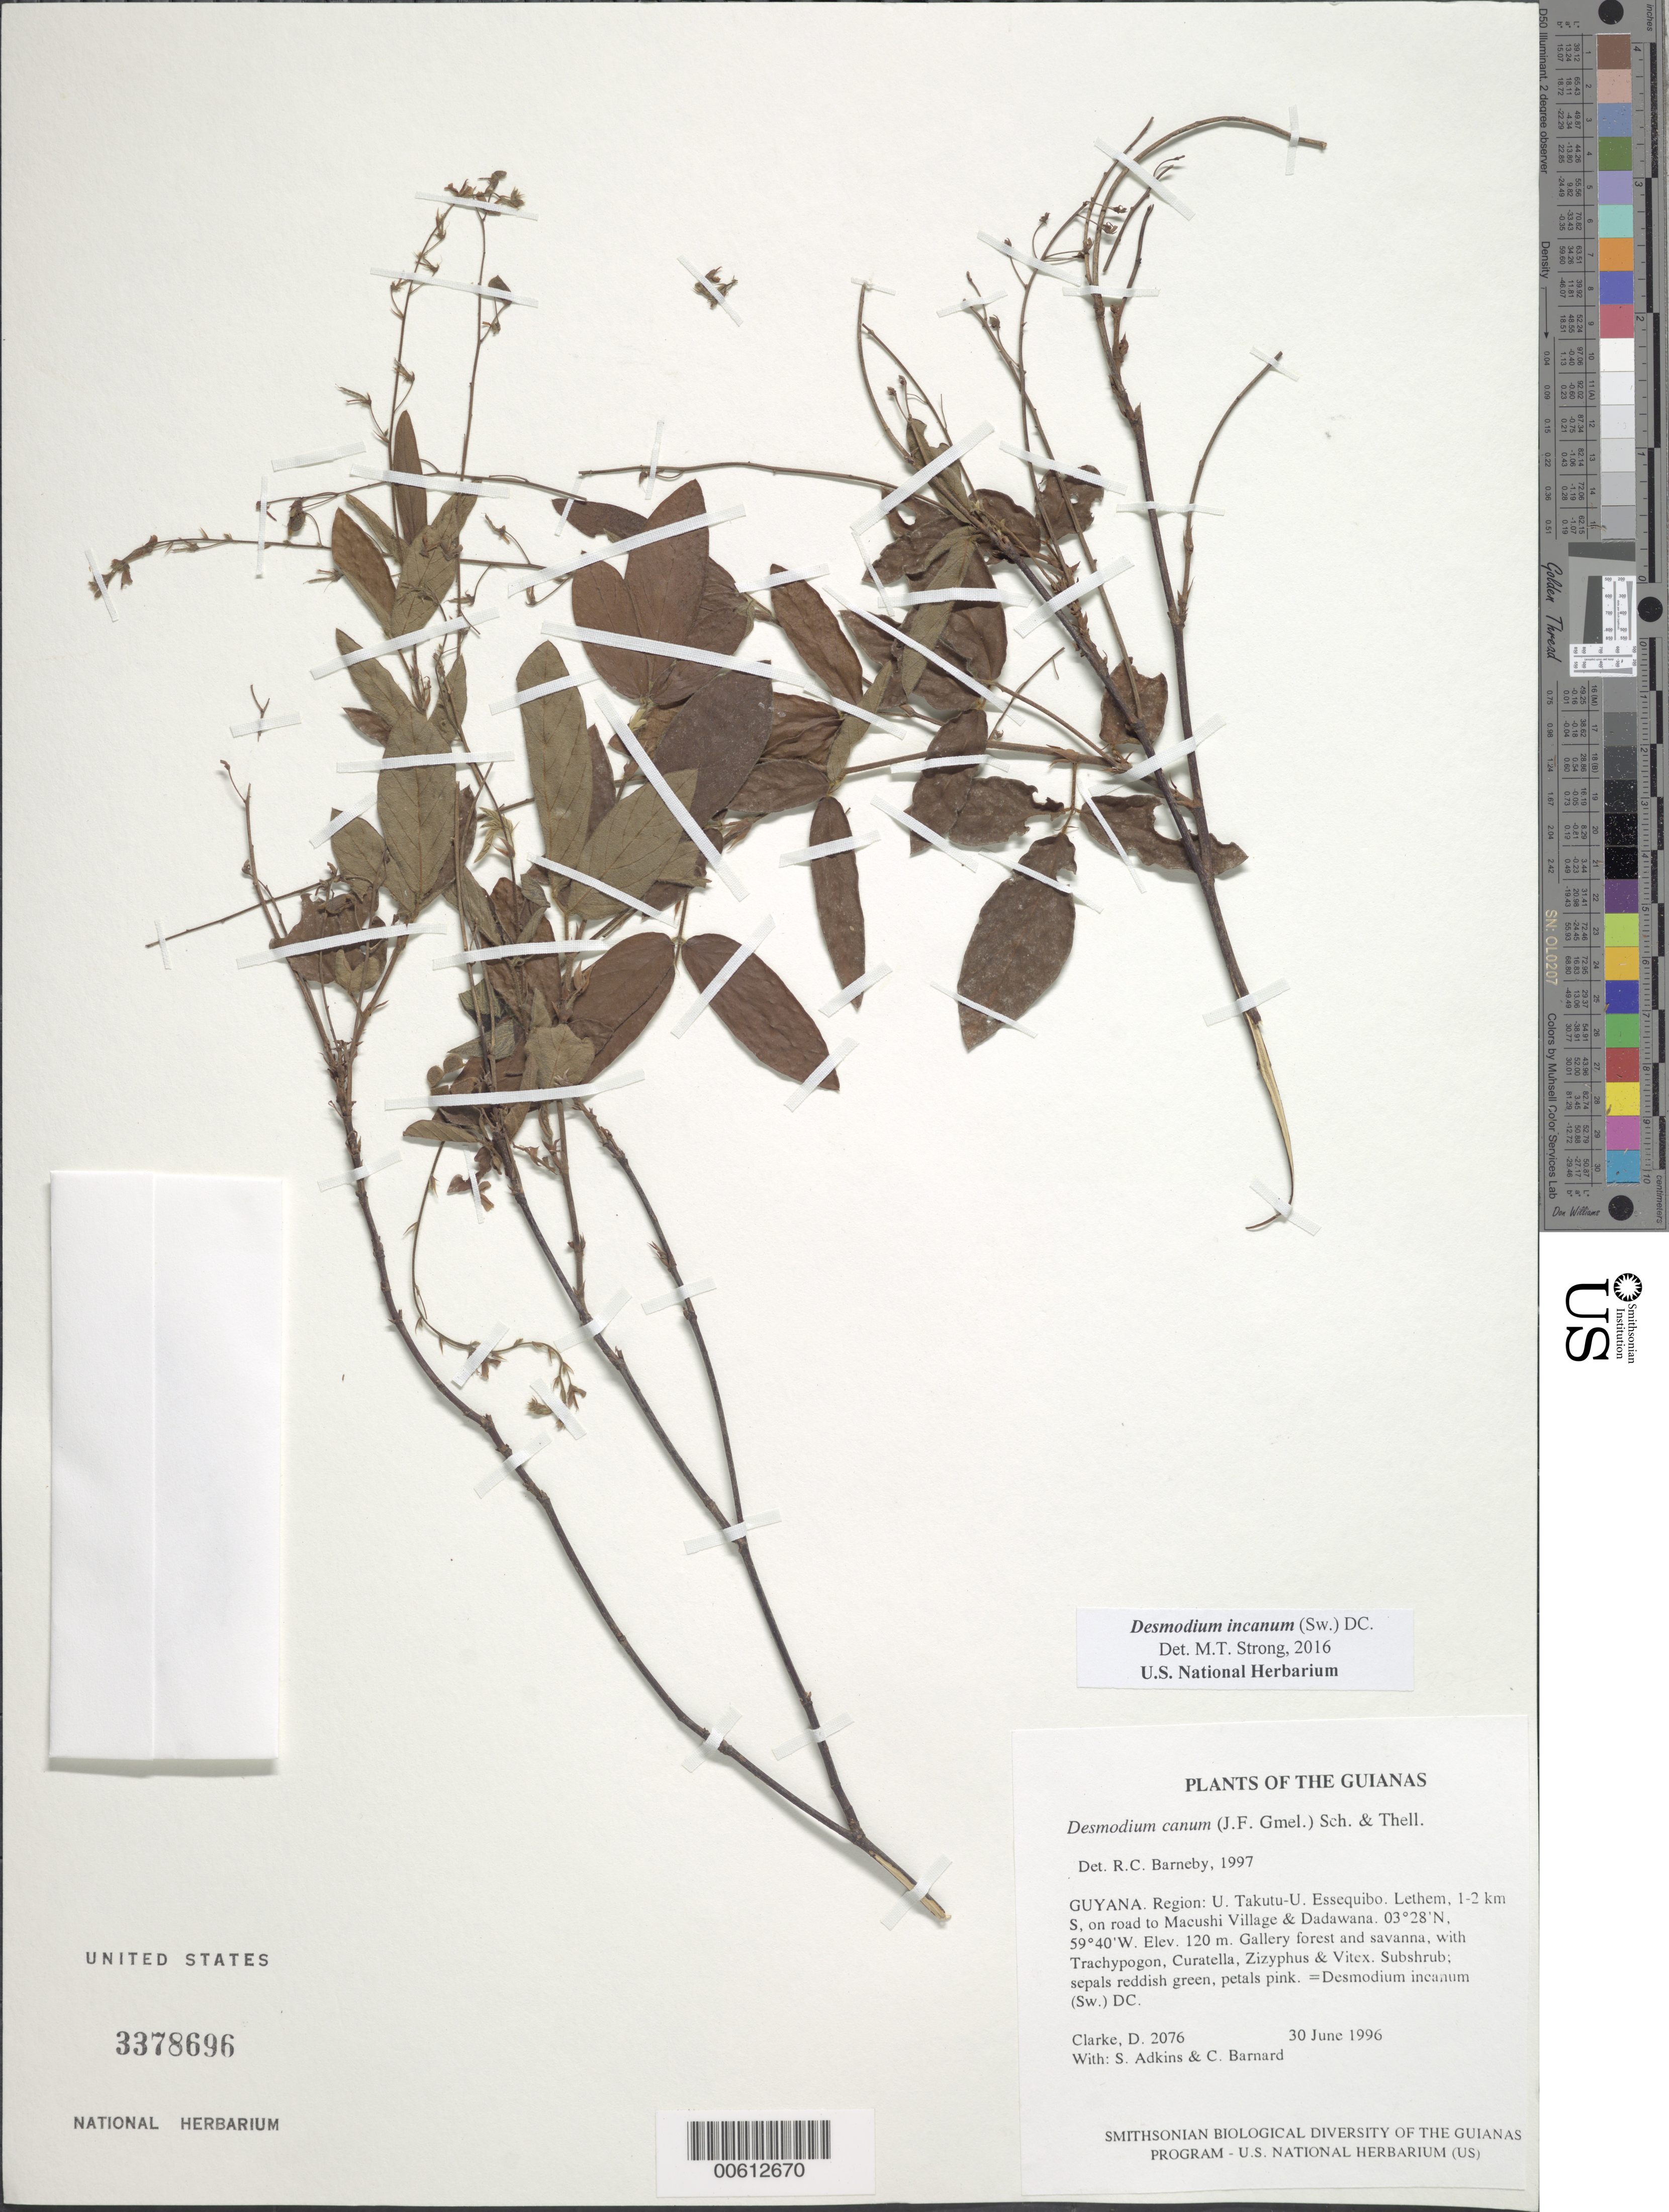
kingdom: Plantae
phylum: Tracheophyta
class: Magnoliopsida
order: Fabales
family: Fabaceae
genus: Desmodium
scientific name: Desmodium incanum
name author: (Sw.) DC.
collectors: H. D. Clarke, S. Adkins & C. Bernard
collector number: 2076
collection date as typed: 30 June 1996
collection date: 1996-06-30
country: Guyana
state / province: U. Takutu-U. Essequibo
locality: Lethem, 1-2 km S, on road to Macushi Village & Dadawana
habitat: Gallery forest and savanna, with Trachypogon, Curatella, Zizyphus & Vitex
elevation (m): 120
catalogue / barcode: US 3378696